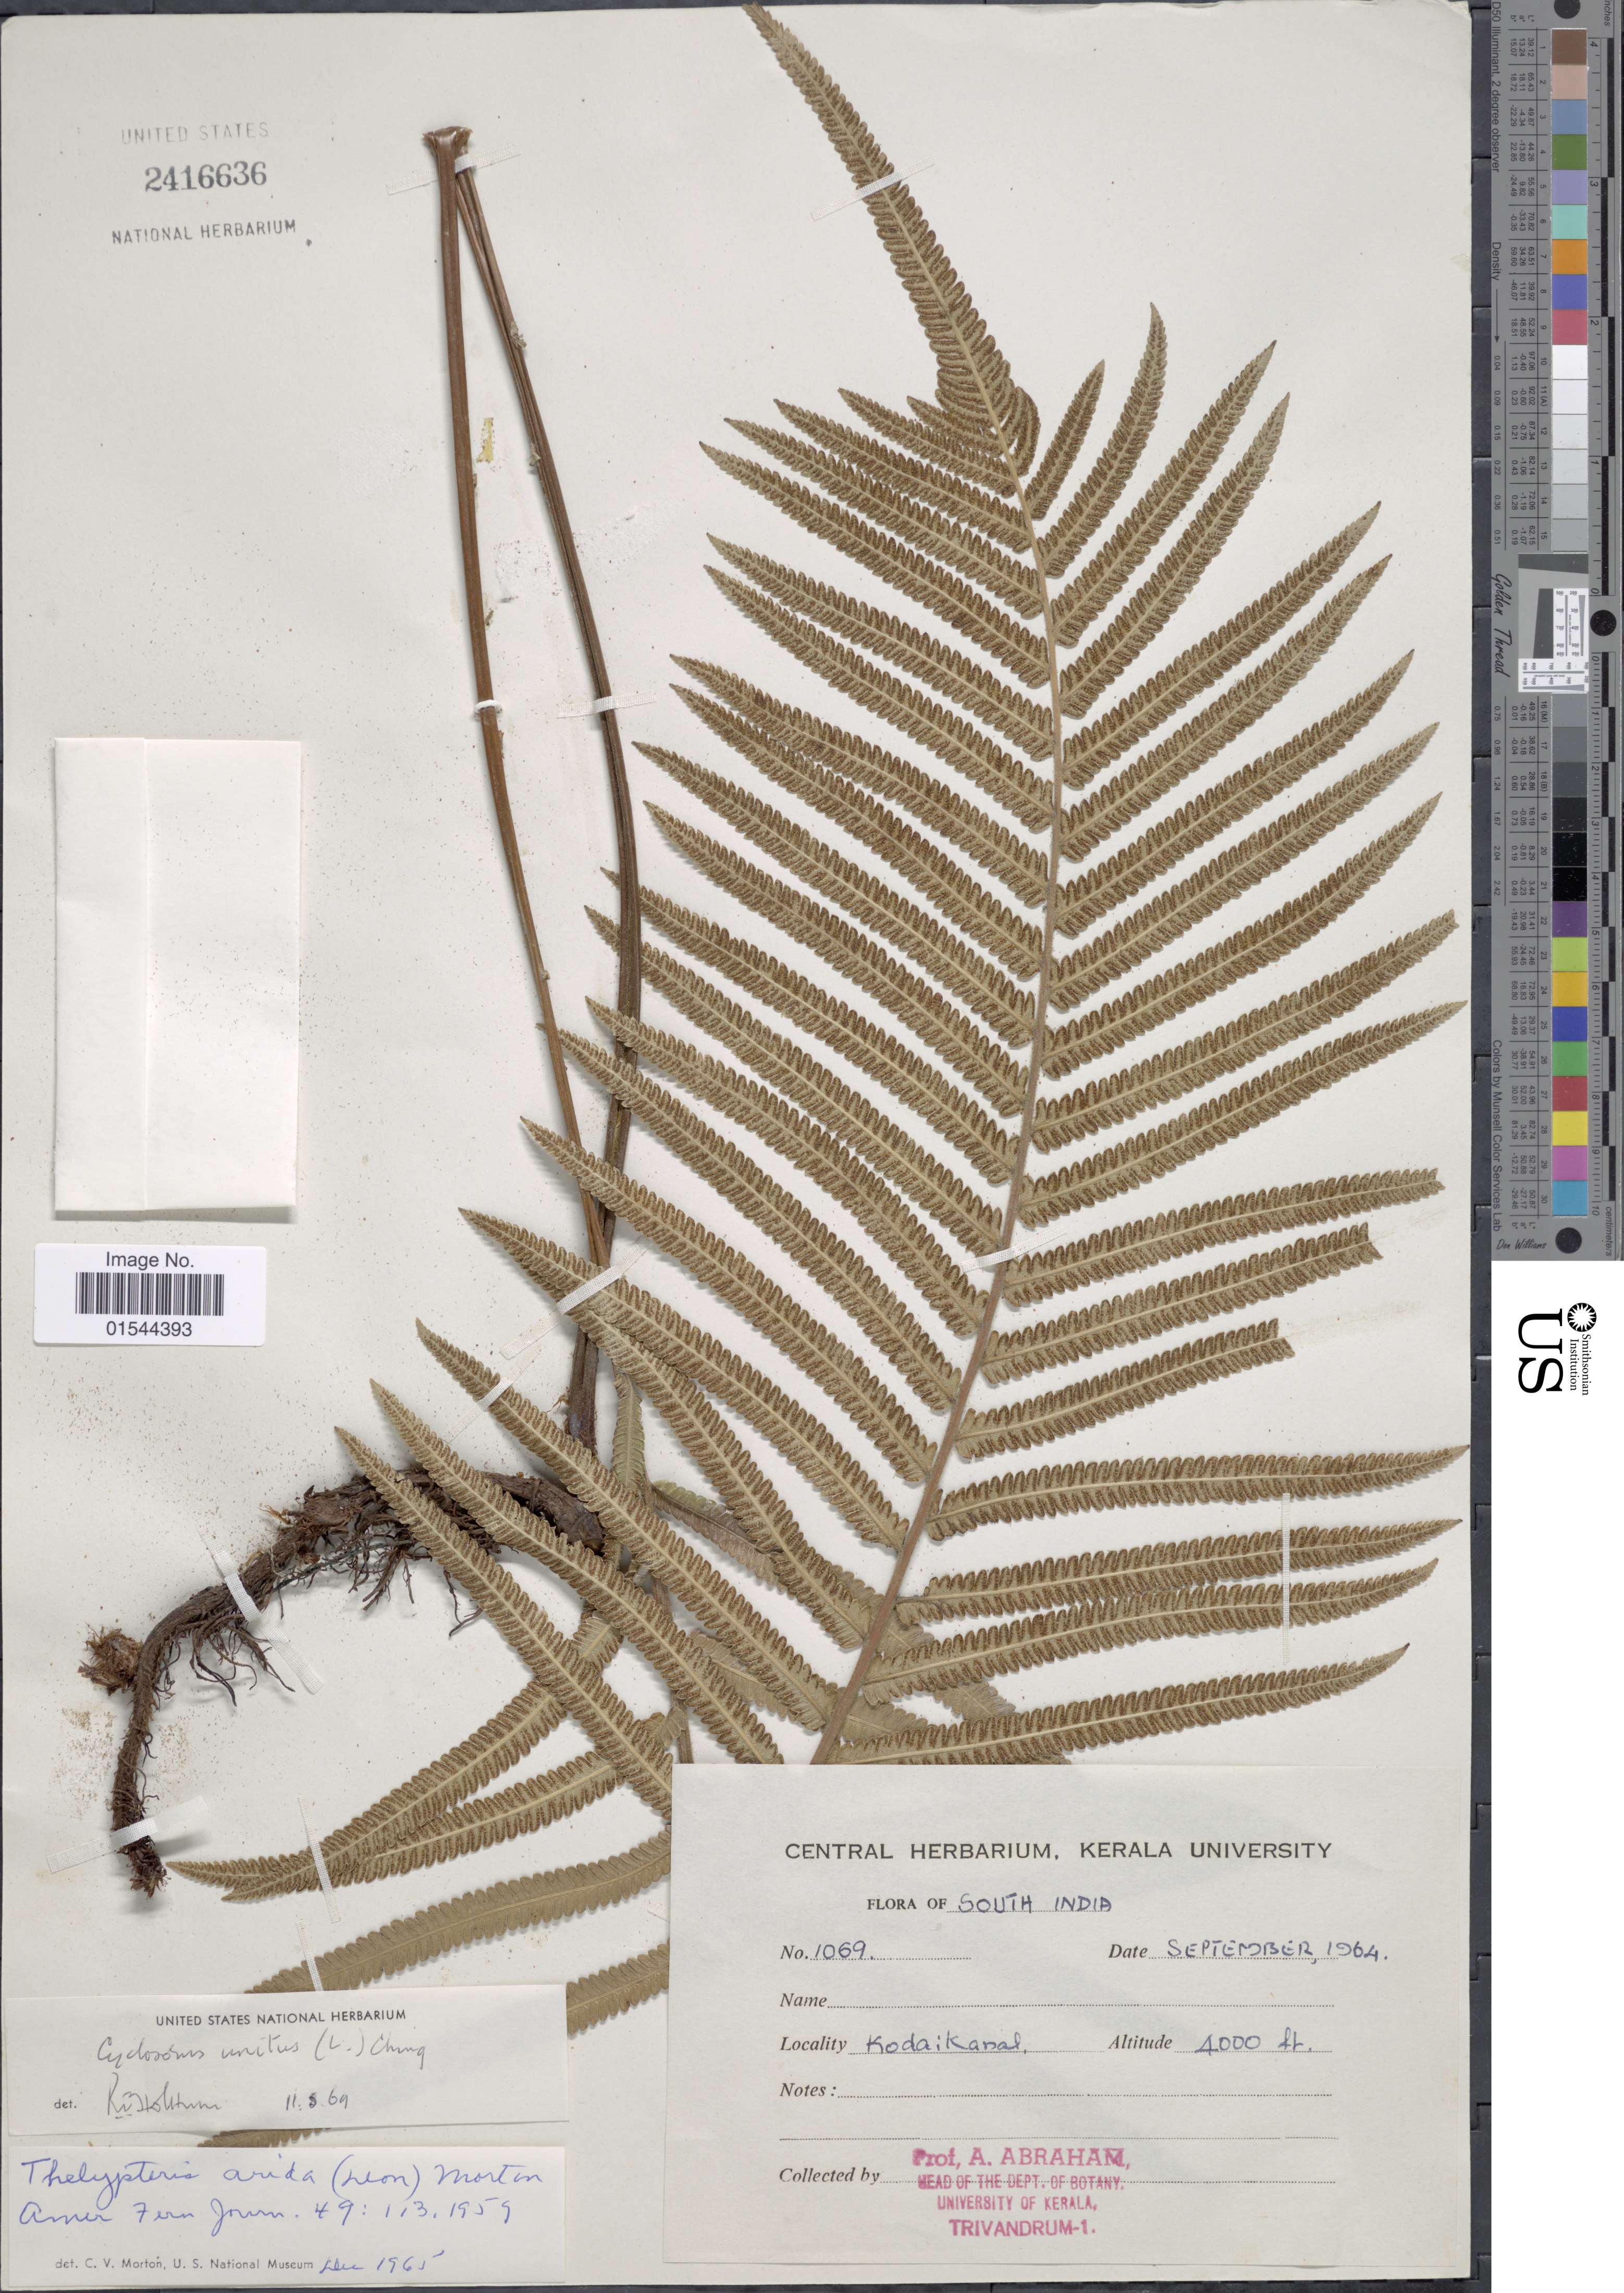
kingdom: Plantae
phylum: Tracheophyta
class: Polypodiopsida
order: Polypodiales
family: Thelypteridaceae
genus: Pneumatopteris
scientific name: Pneumatopteris unita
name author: (Kunze) Holttum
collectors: A. Abraham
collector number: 1069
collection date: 1964-09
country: India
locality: South India, Kodaikanal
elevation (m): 1219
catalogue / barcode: US 2416636